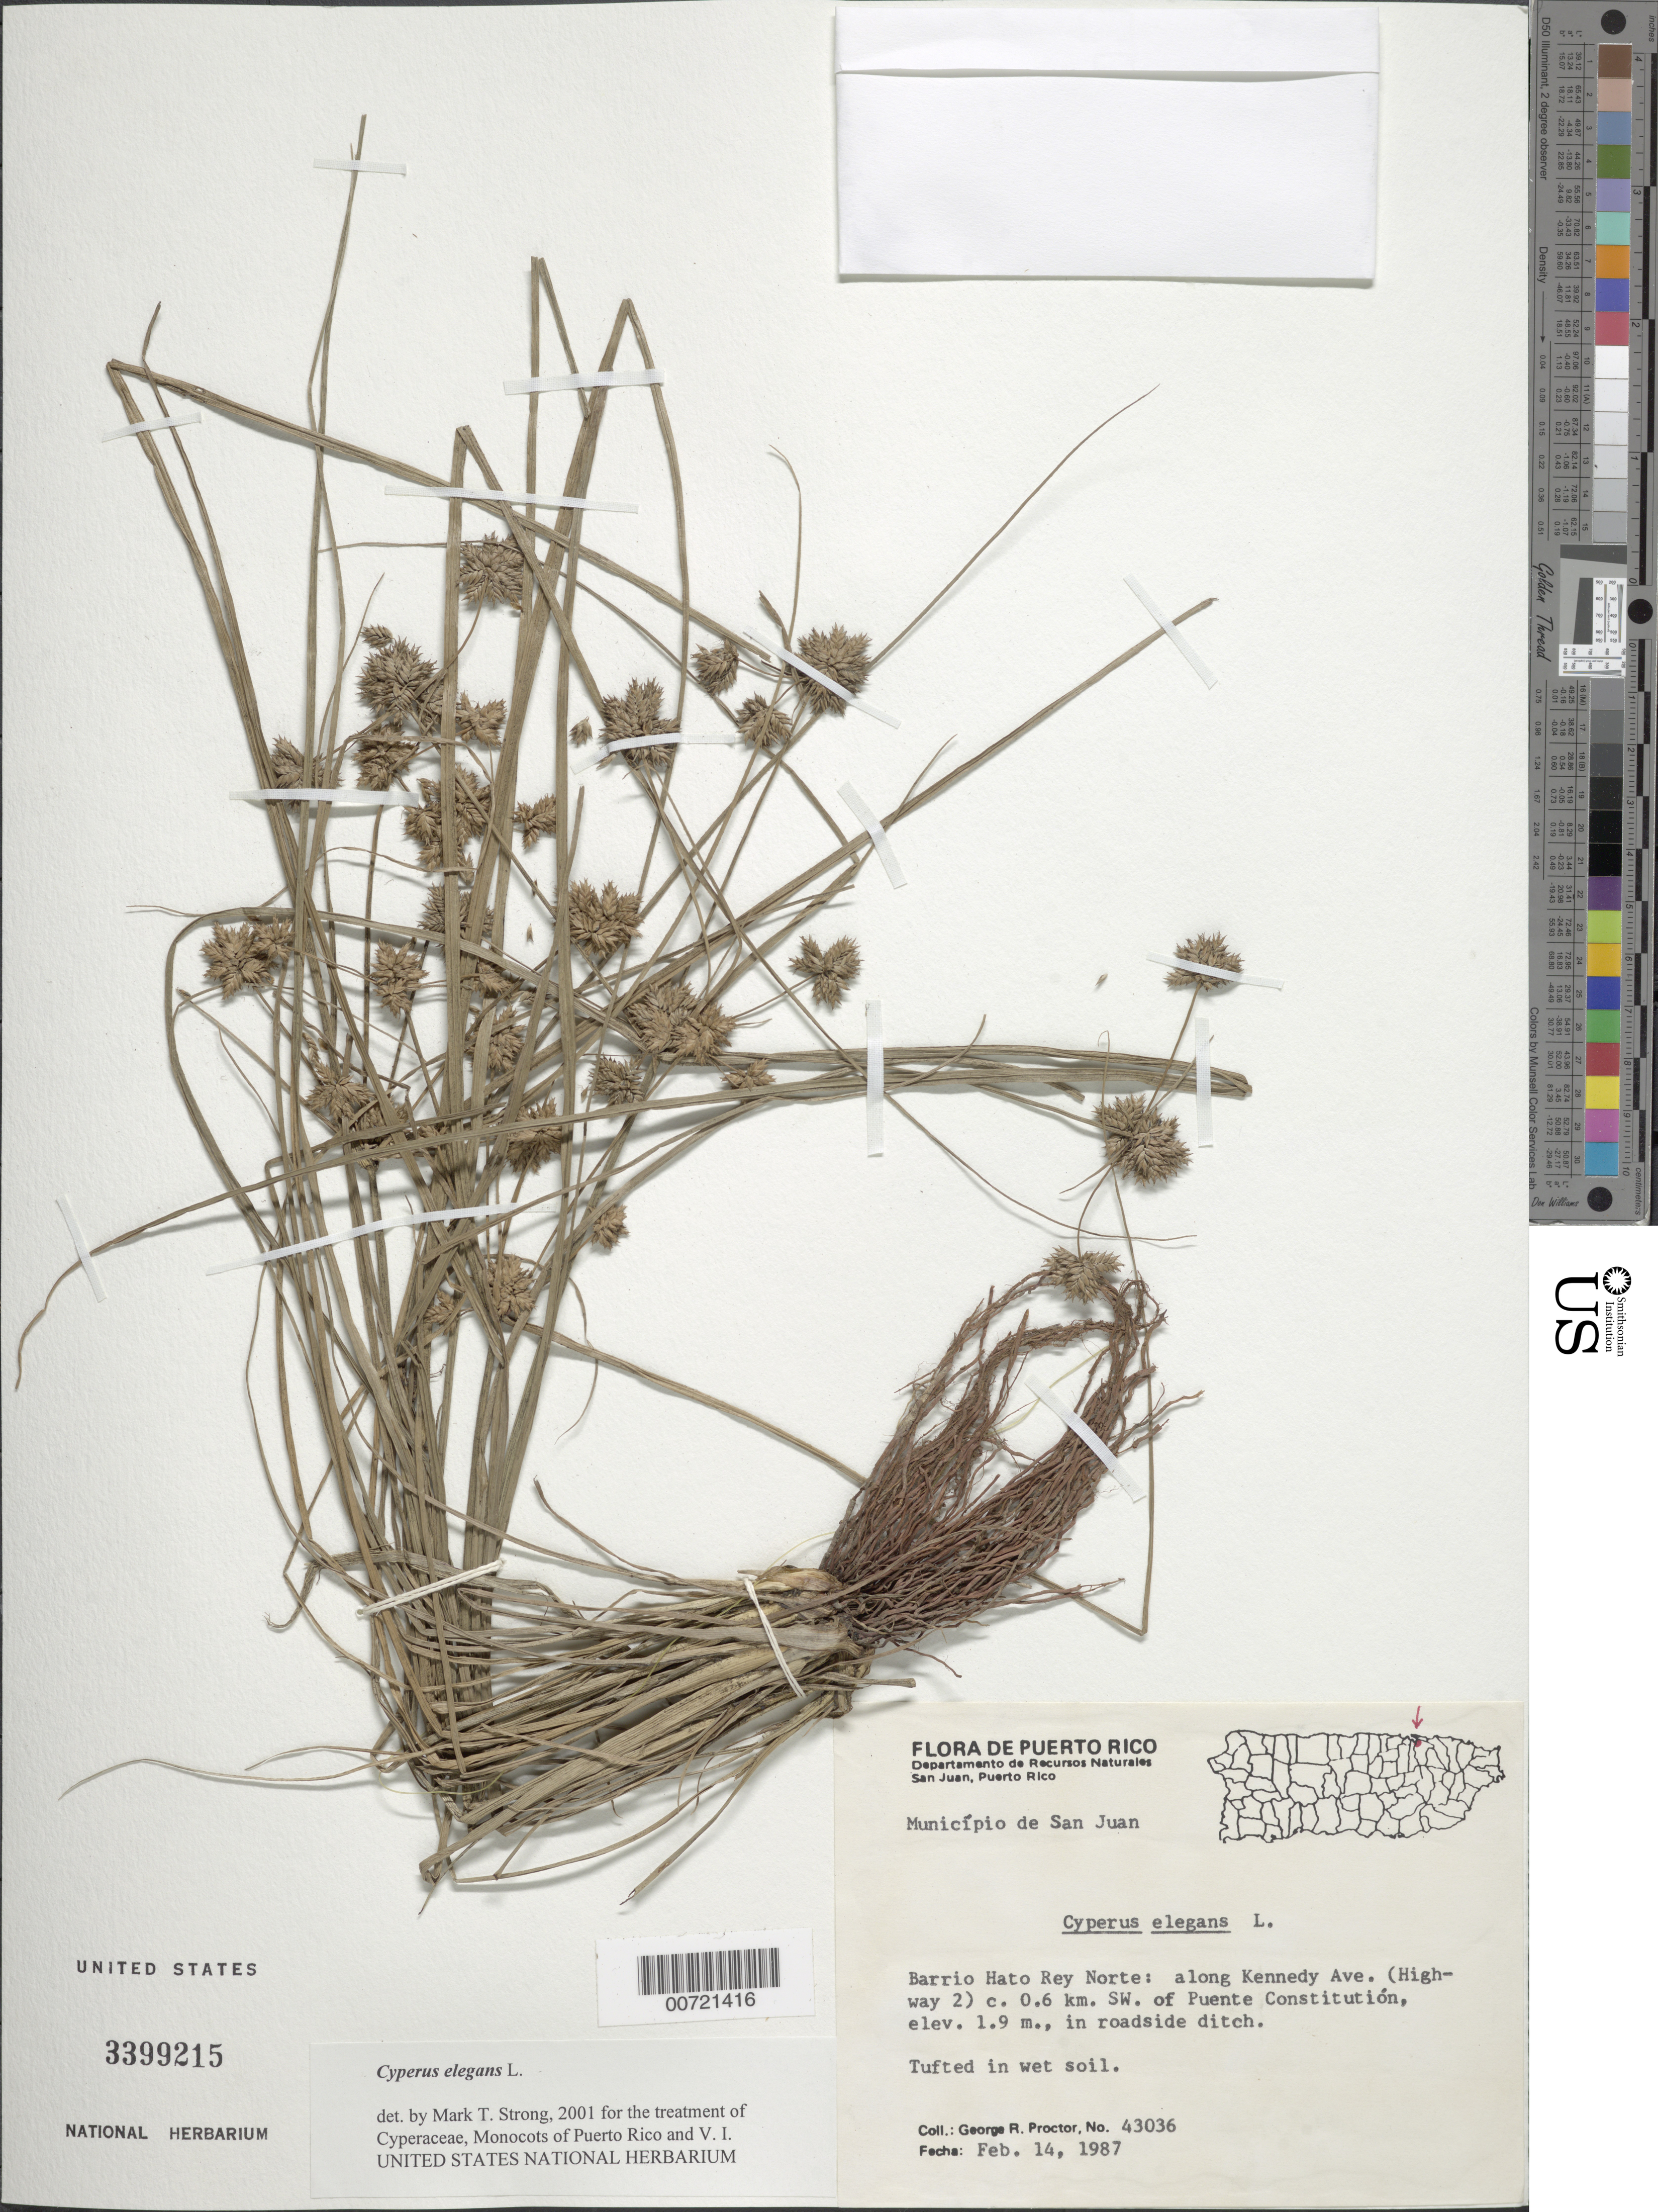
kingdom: Plantae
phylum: Tracheophyta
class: Liliopsida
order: Poales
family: Cyperaceae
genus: Cyperus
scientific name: Cyperus elegans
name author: L.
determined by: Strong, M. T., (US), Smithsonian Institution - National Museum of Natural History (UNITED STATES)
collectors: G. R. Proctor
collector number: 43036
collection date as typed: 14 Feb 1987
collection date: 1987-02-14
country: Puerto Rico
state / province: San Juan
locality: San Juan: Barrio Hato Rey Norte, along Kennedy Ave. (Highway 2), ca. 0.6 km SW of Puente Constitution.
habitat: In roadside ditch.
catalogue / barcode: US 3399215